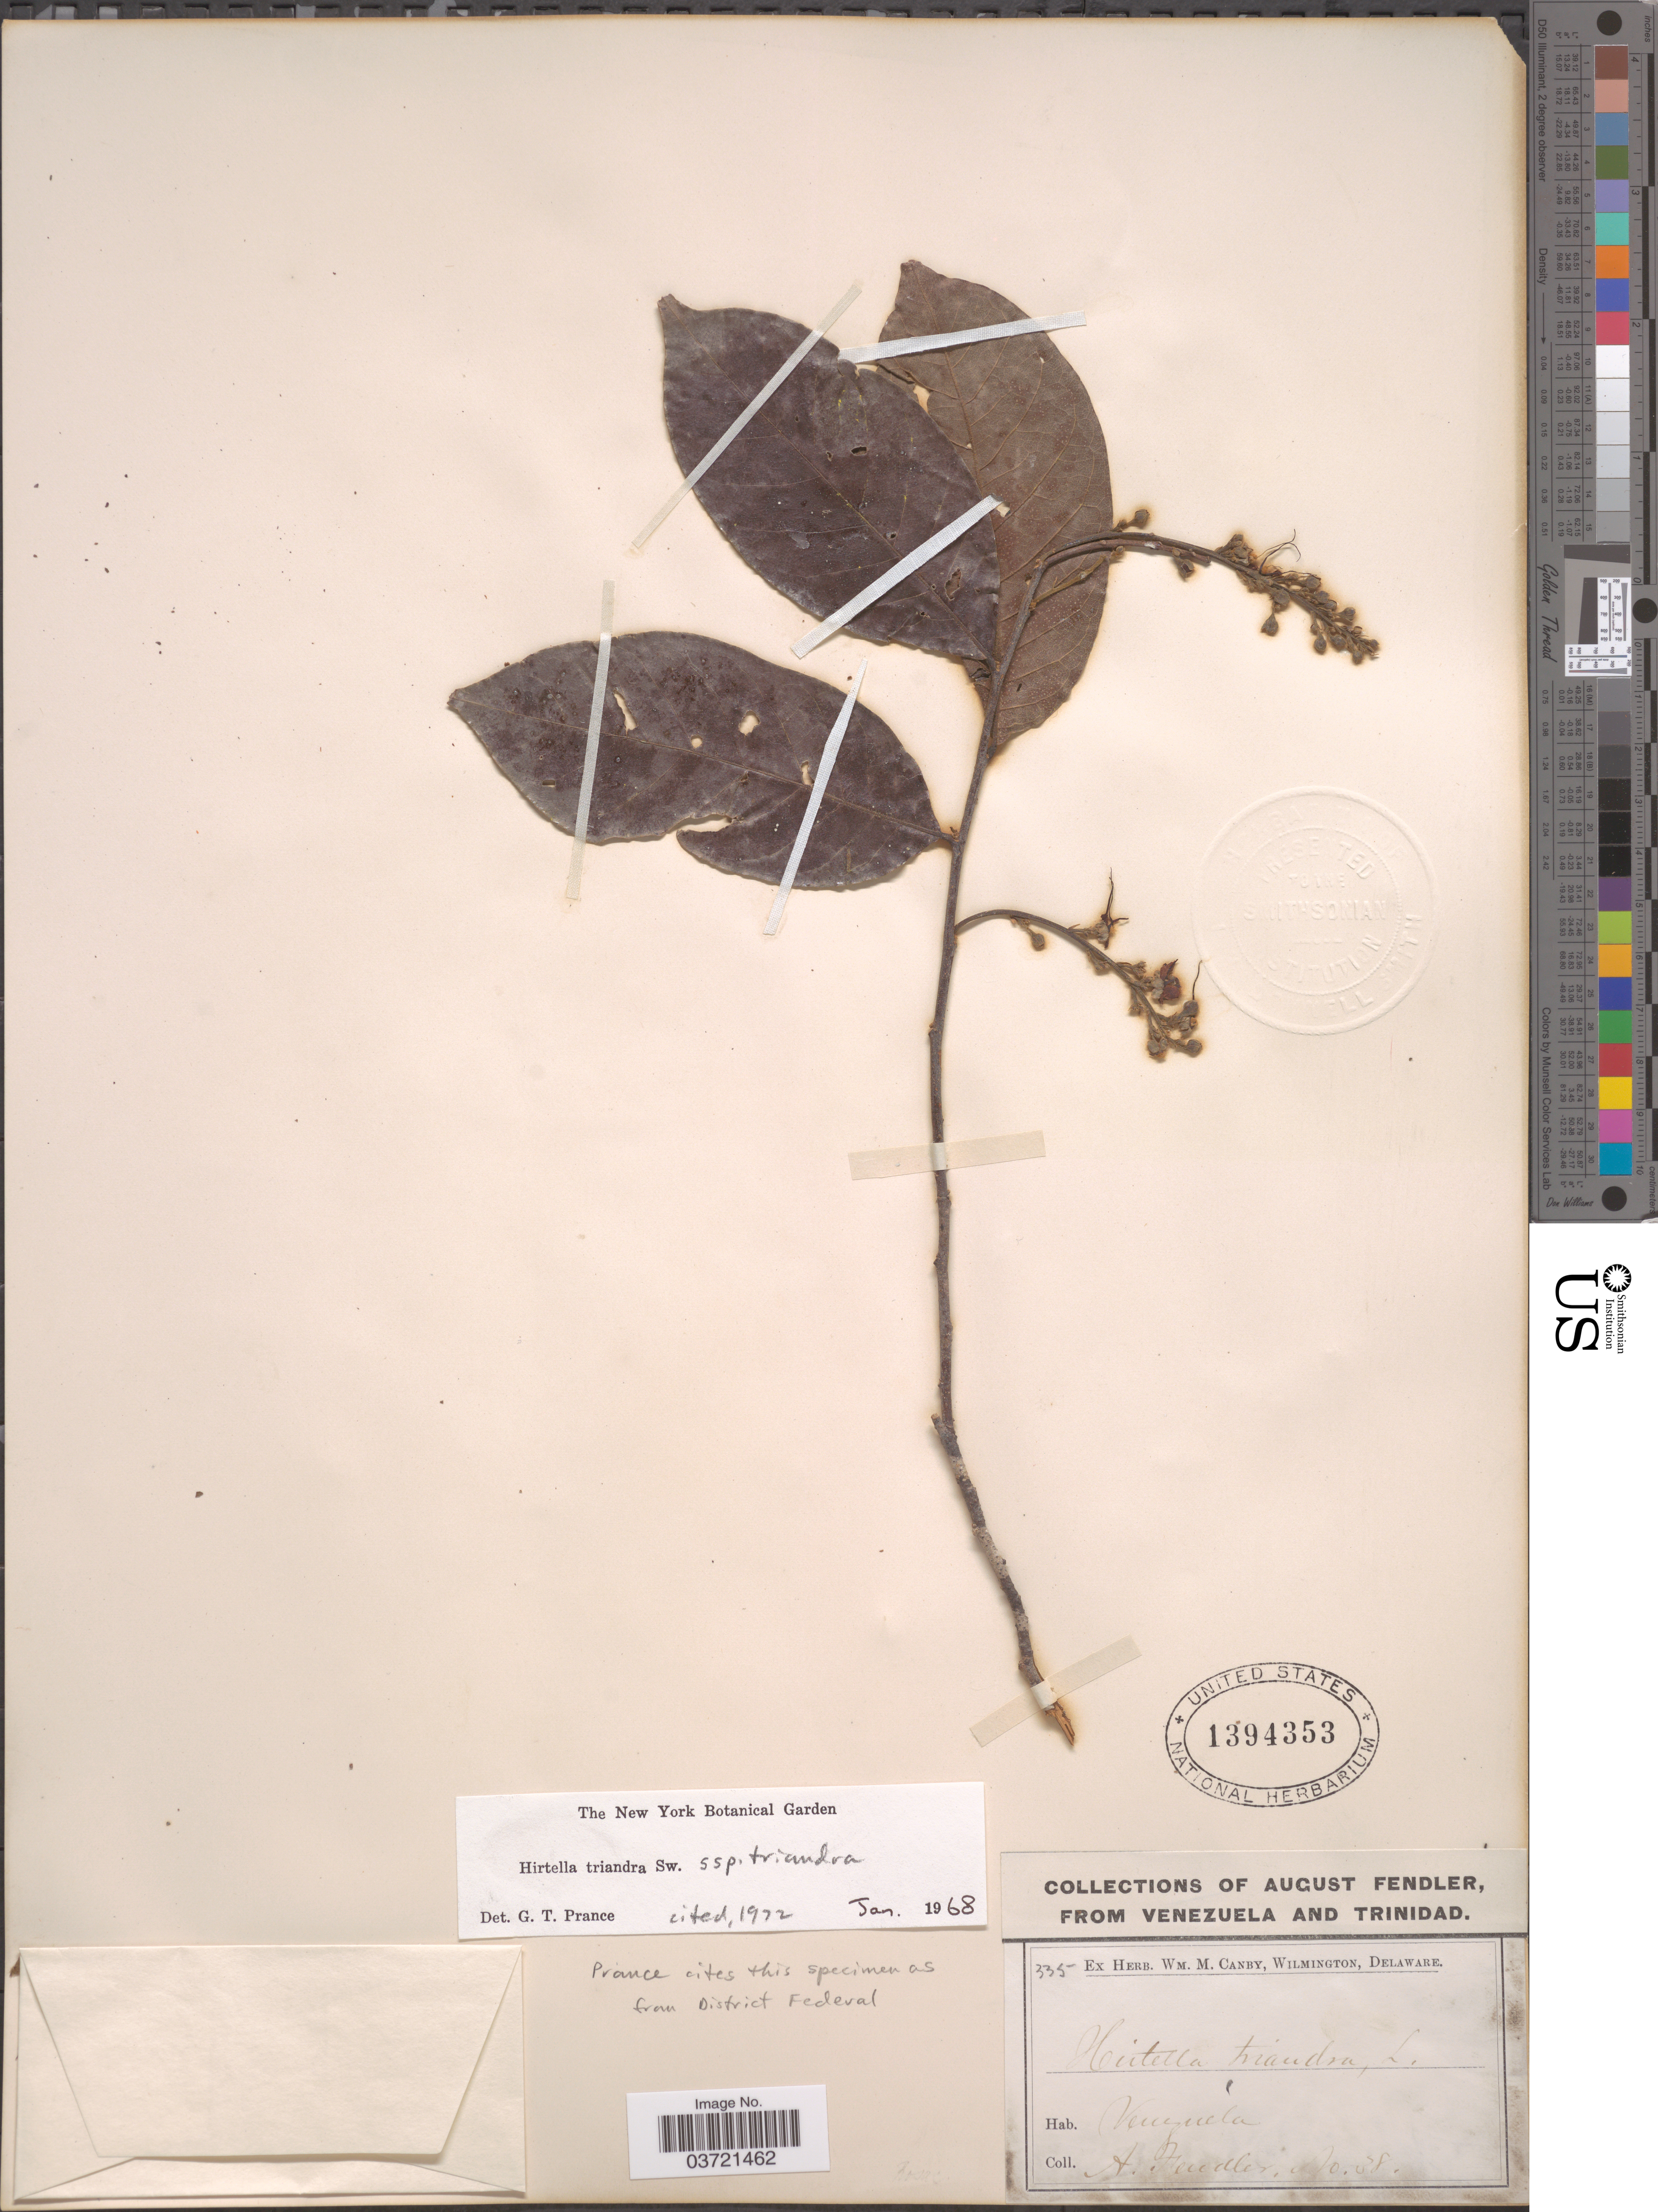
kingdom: Plantae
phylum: Tracheophyta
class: Magnoliopsida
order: Malpighiales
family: Chrysobalanaceae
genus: Hirtella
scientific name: Hirtella triandra subsp. triandra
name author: Sw.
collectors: A. Fendler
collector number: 38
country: Venezuela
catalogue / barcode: US 1394353